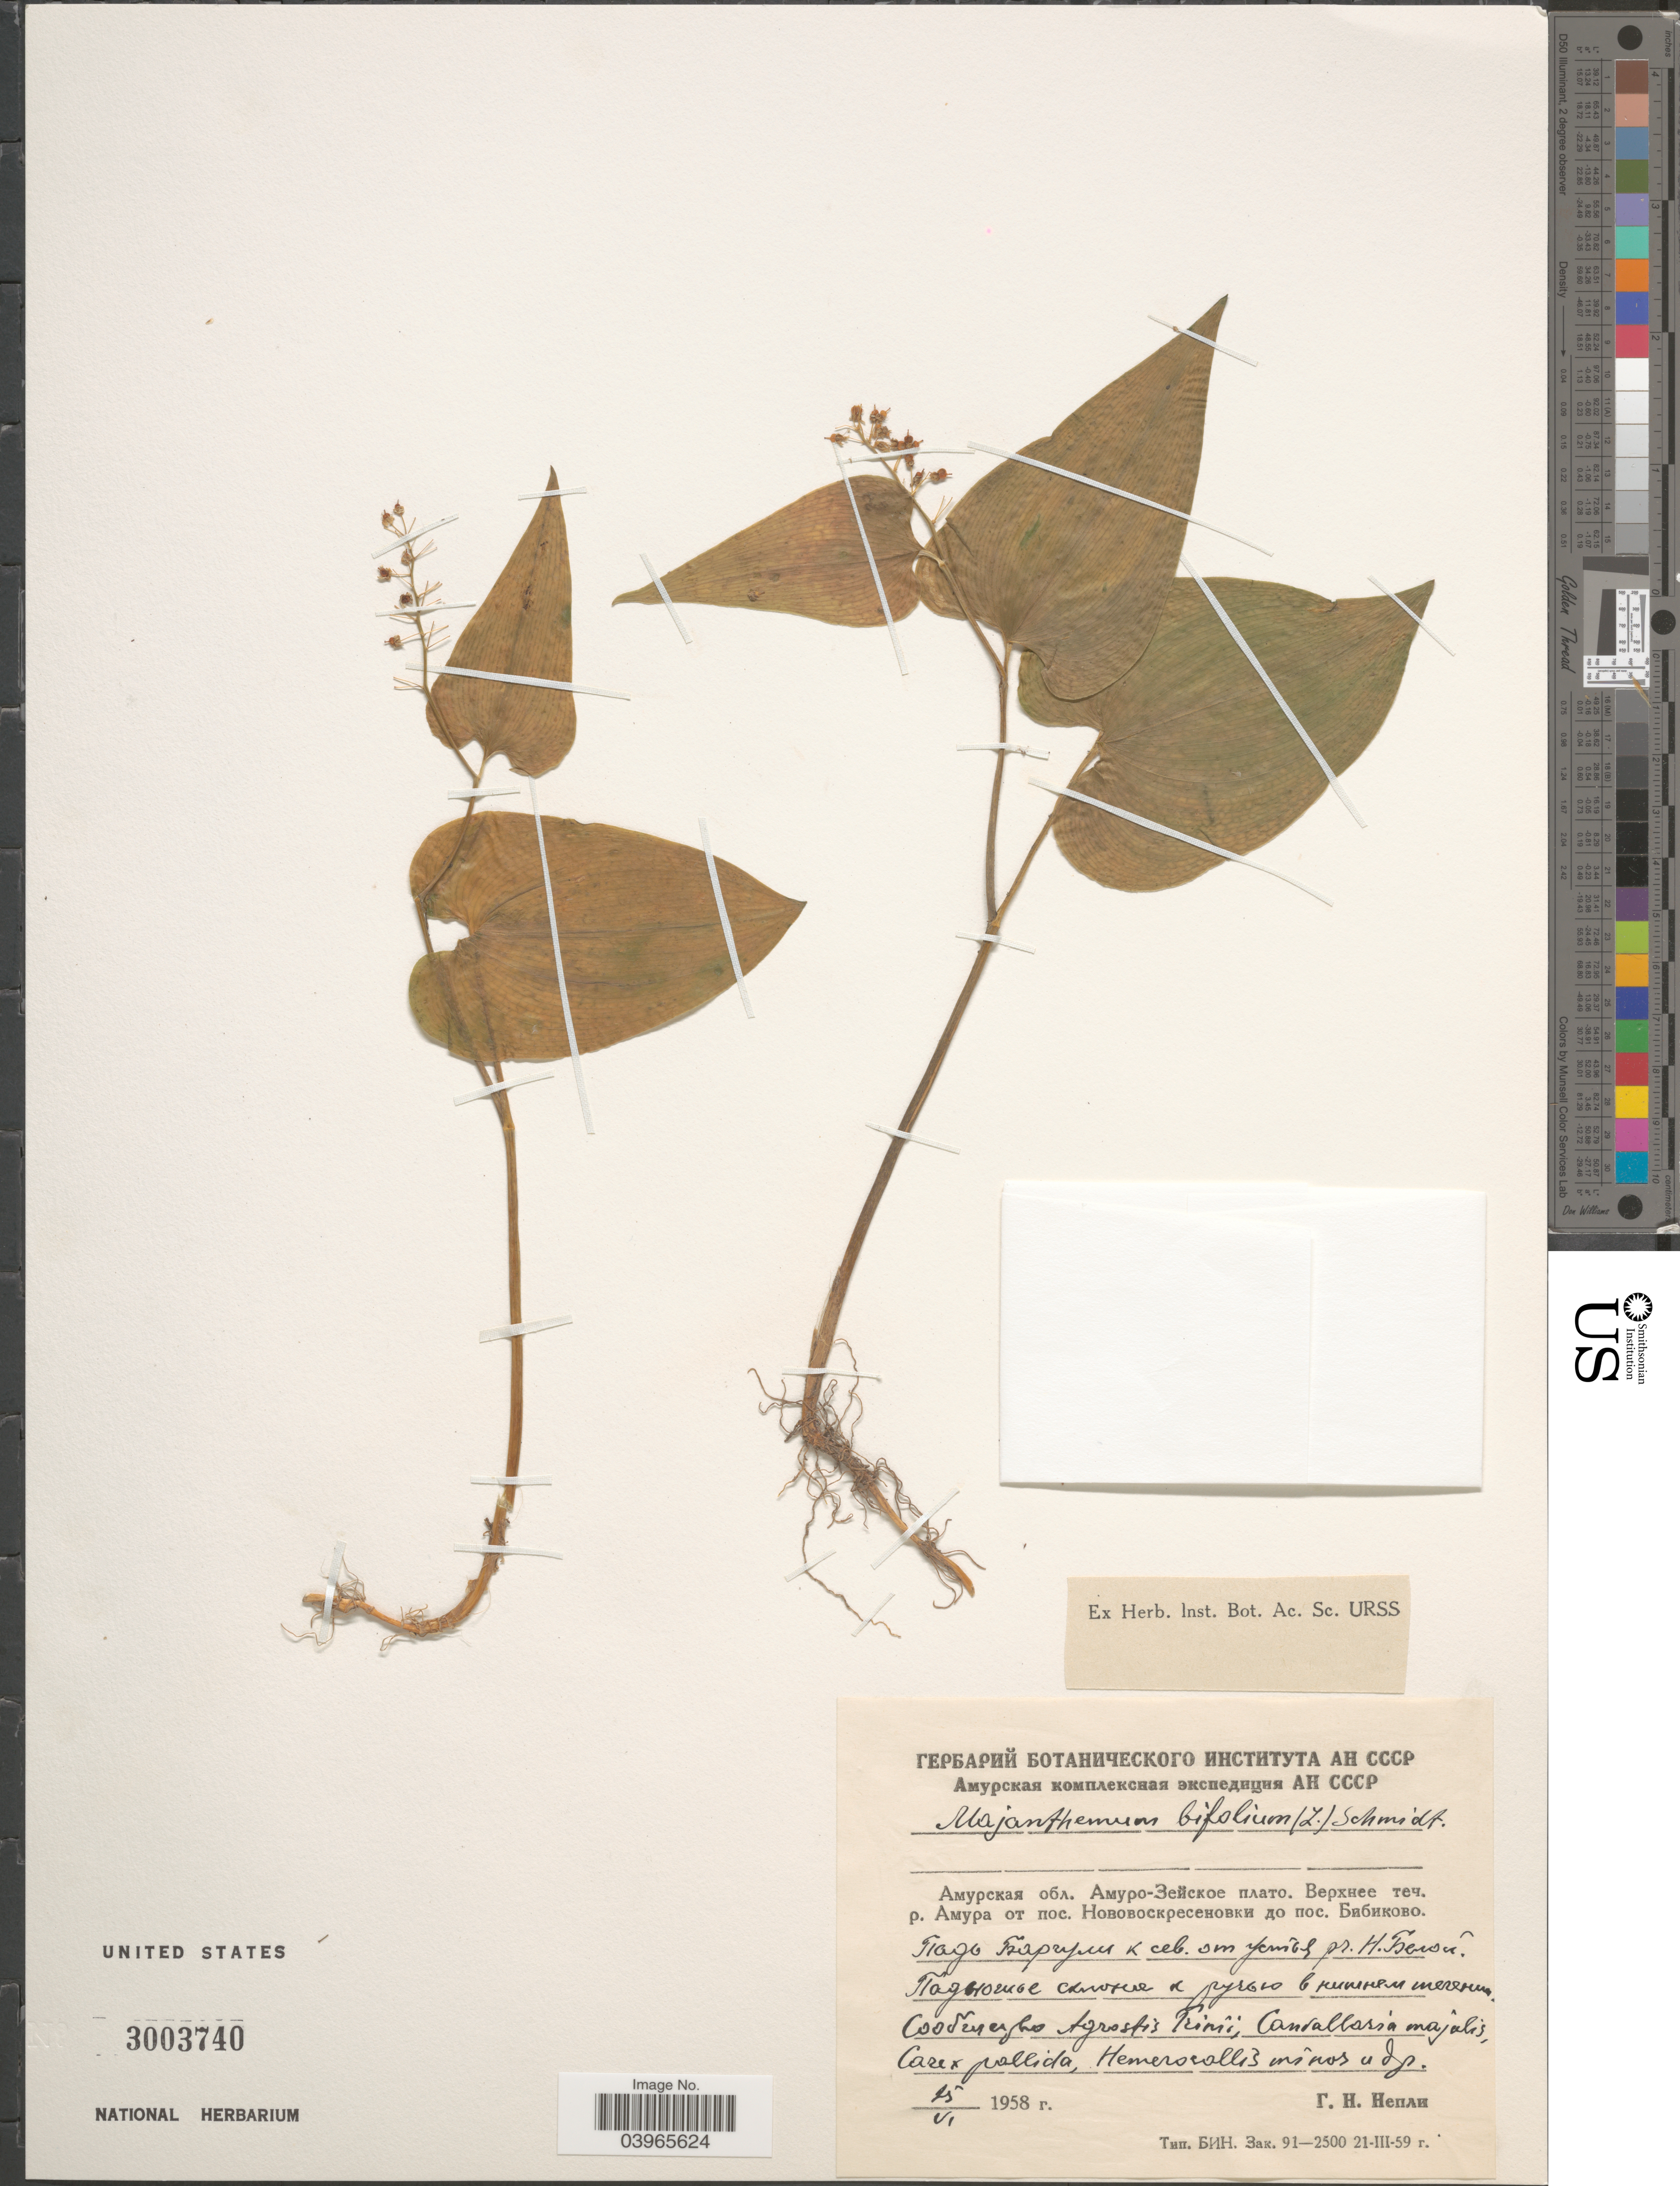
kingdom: Plantae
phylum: Tracheophyta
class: Liliopsida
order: Asparagales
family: Asparagaceae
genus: Maianthemum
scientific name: Maianthemum bifolium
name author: (L.) F.W. Schmidt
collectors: G. Nepli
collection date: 1958-06-25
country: Russian Federation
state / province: Amur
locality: Amur River from village Novovoskresenovka to village Bibikovo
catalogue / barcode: US 3003740